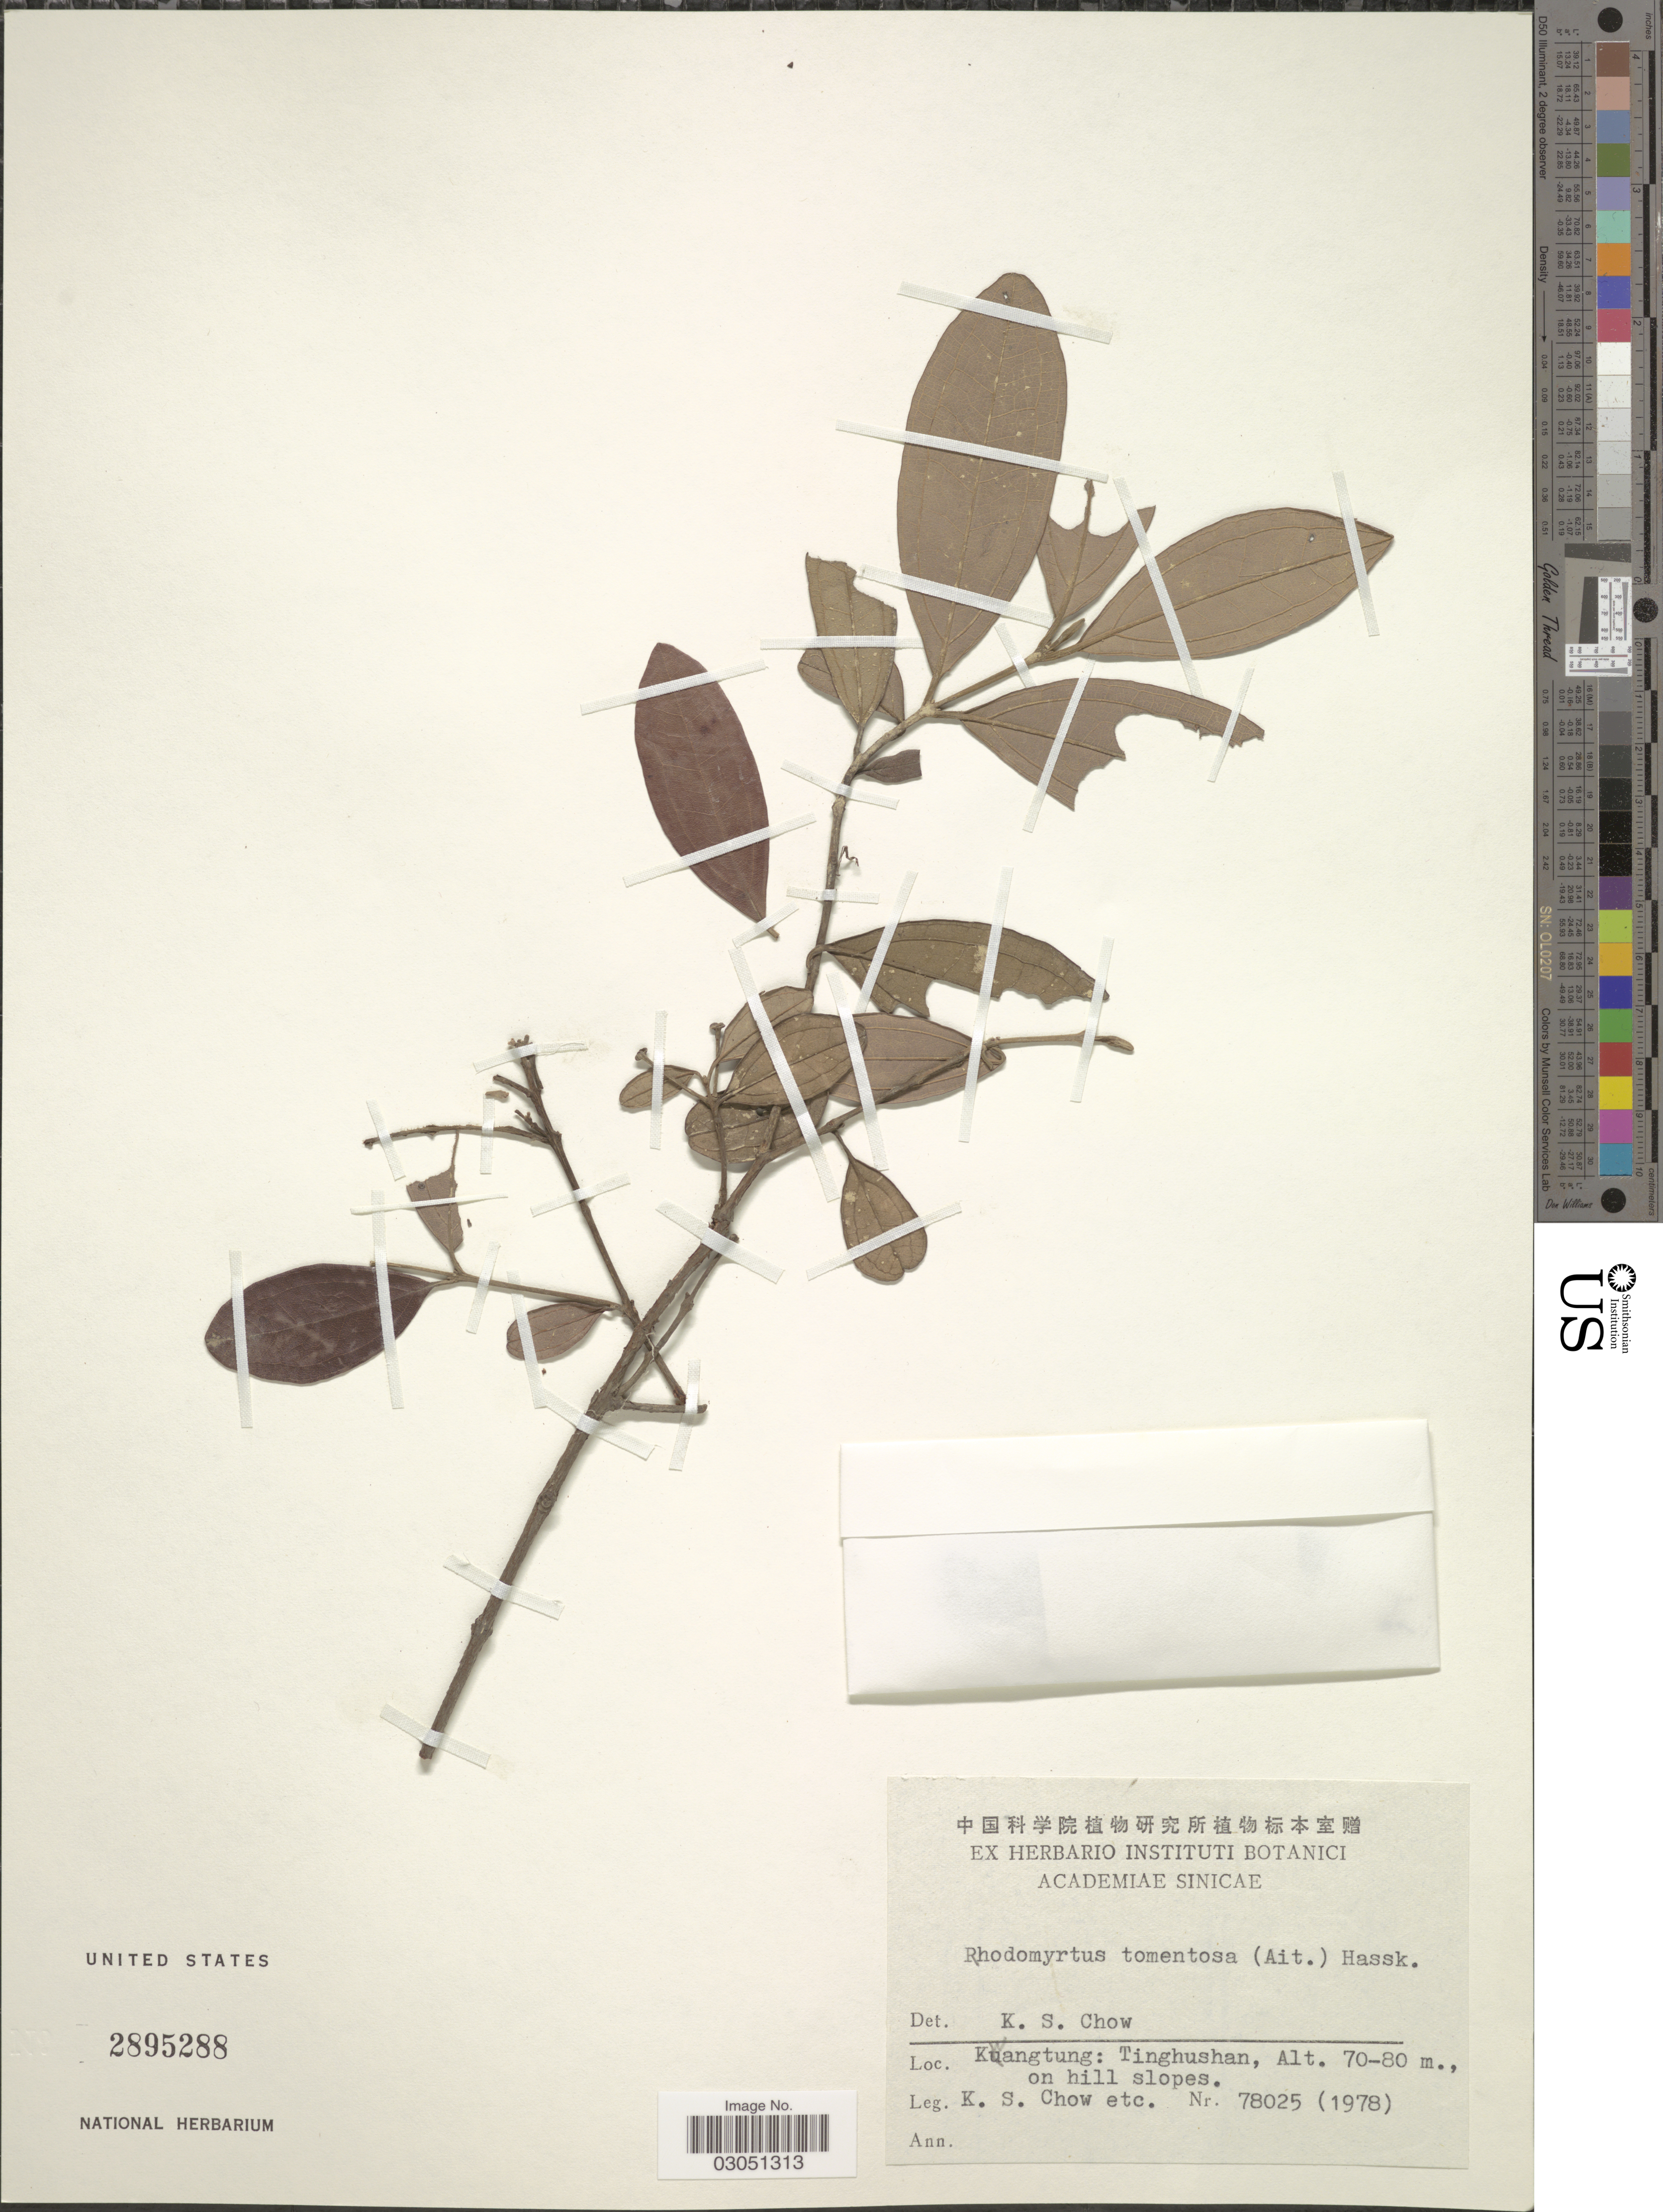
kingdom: Plantae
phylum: Tracheophyta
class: Magnoliopsida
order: Myrtales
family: Myrtaceae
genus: Rhodomyrtus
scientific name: Rhodomyrtus tomentosa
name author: (Aiton) Hassk.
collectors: K. S. Chow & et al.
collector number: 78025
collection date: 1978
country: China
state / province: Guangdong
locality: Kwangtung: Tinghushan.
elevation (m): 70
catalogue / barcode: US 2895288